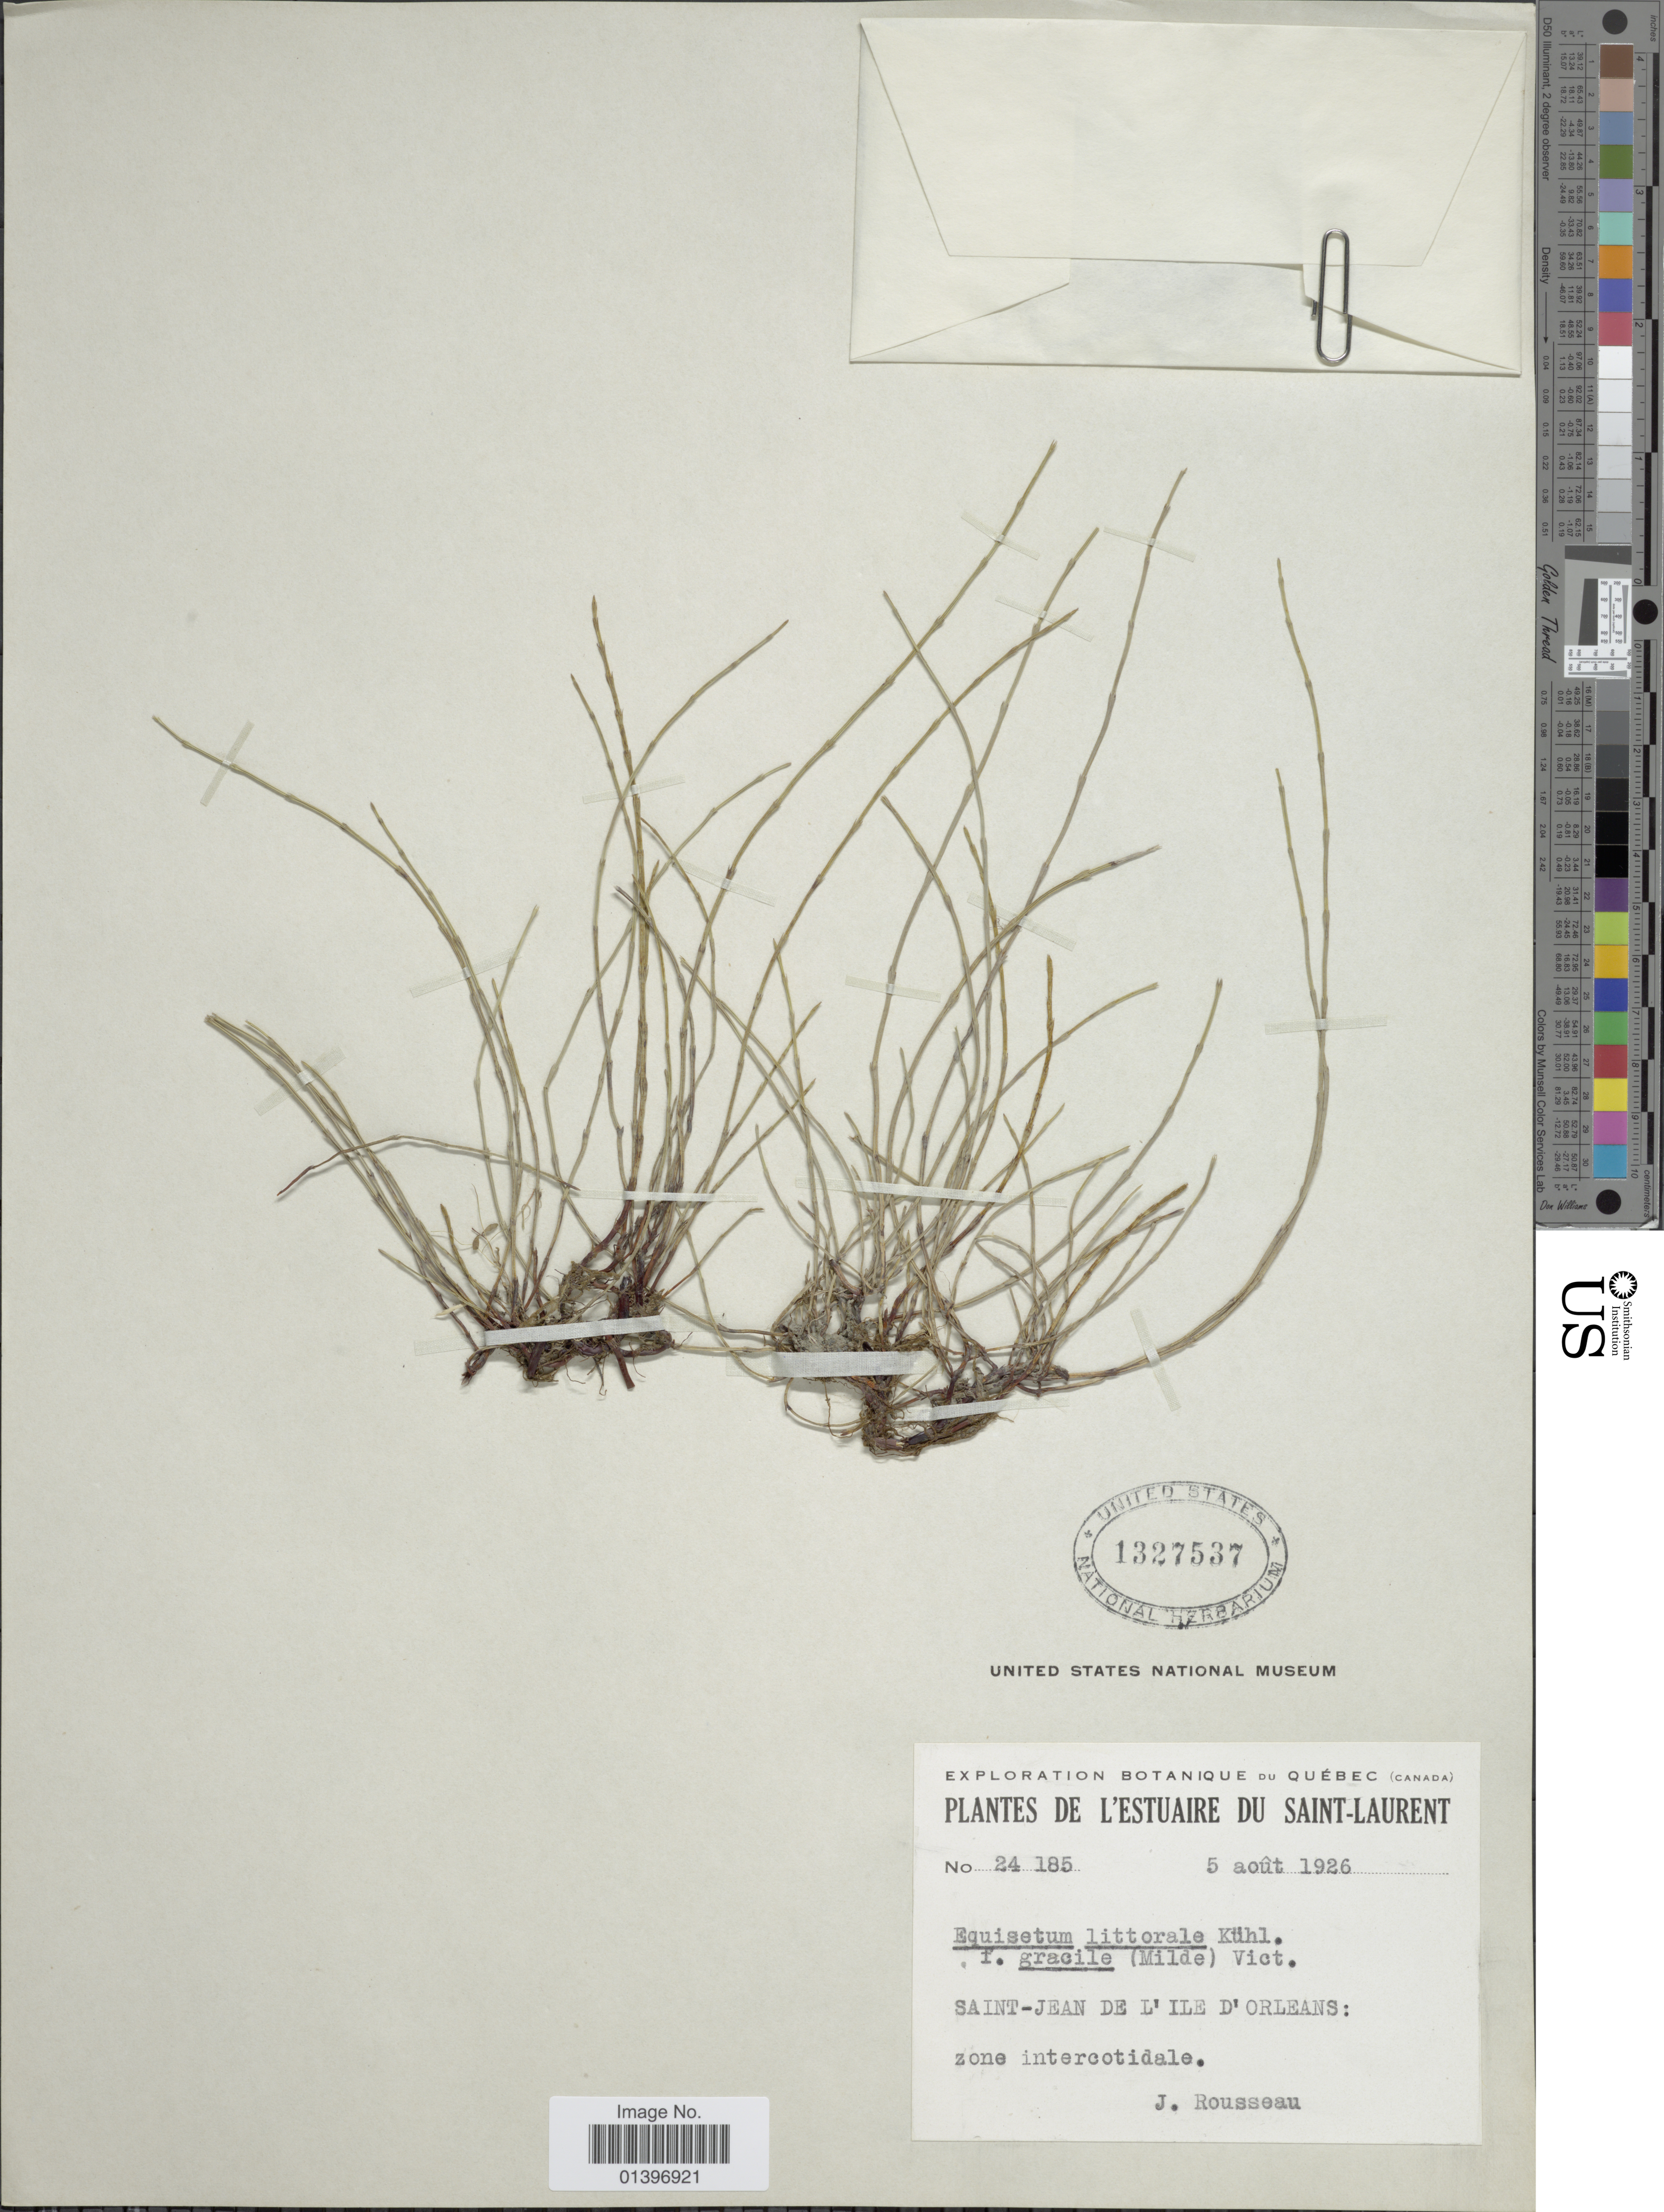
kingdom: Plantae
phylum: Tracheophyta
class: Polypodiopsida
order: Equisetales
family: Equisetaceae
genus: Equisetum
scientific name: Equisetum x litorale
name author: Kuhlw.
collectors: J. Rousseau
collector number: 24185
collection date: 1926-08-05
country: Canada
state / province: Quebec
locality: L'Estuaire du Saint-Laurent, Saint-Jean de l'Ile d'Orleans, zone intercotidale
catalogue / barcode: US 1327537